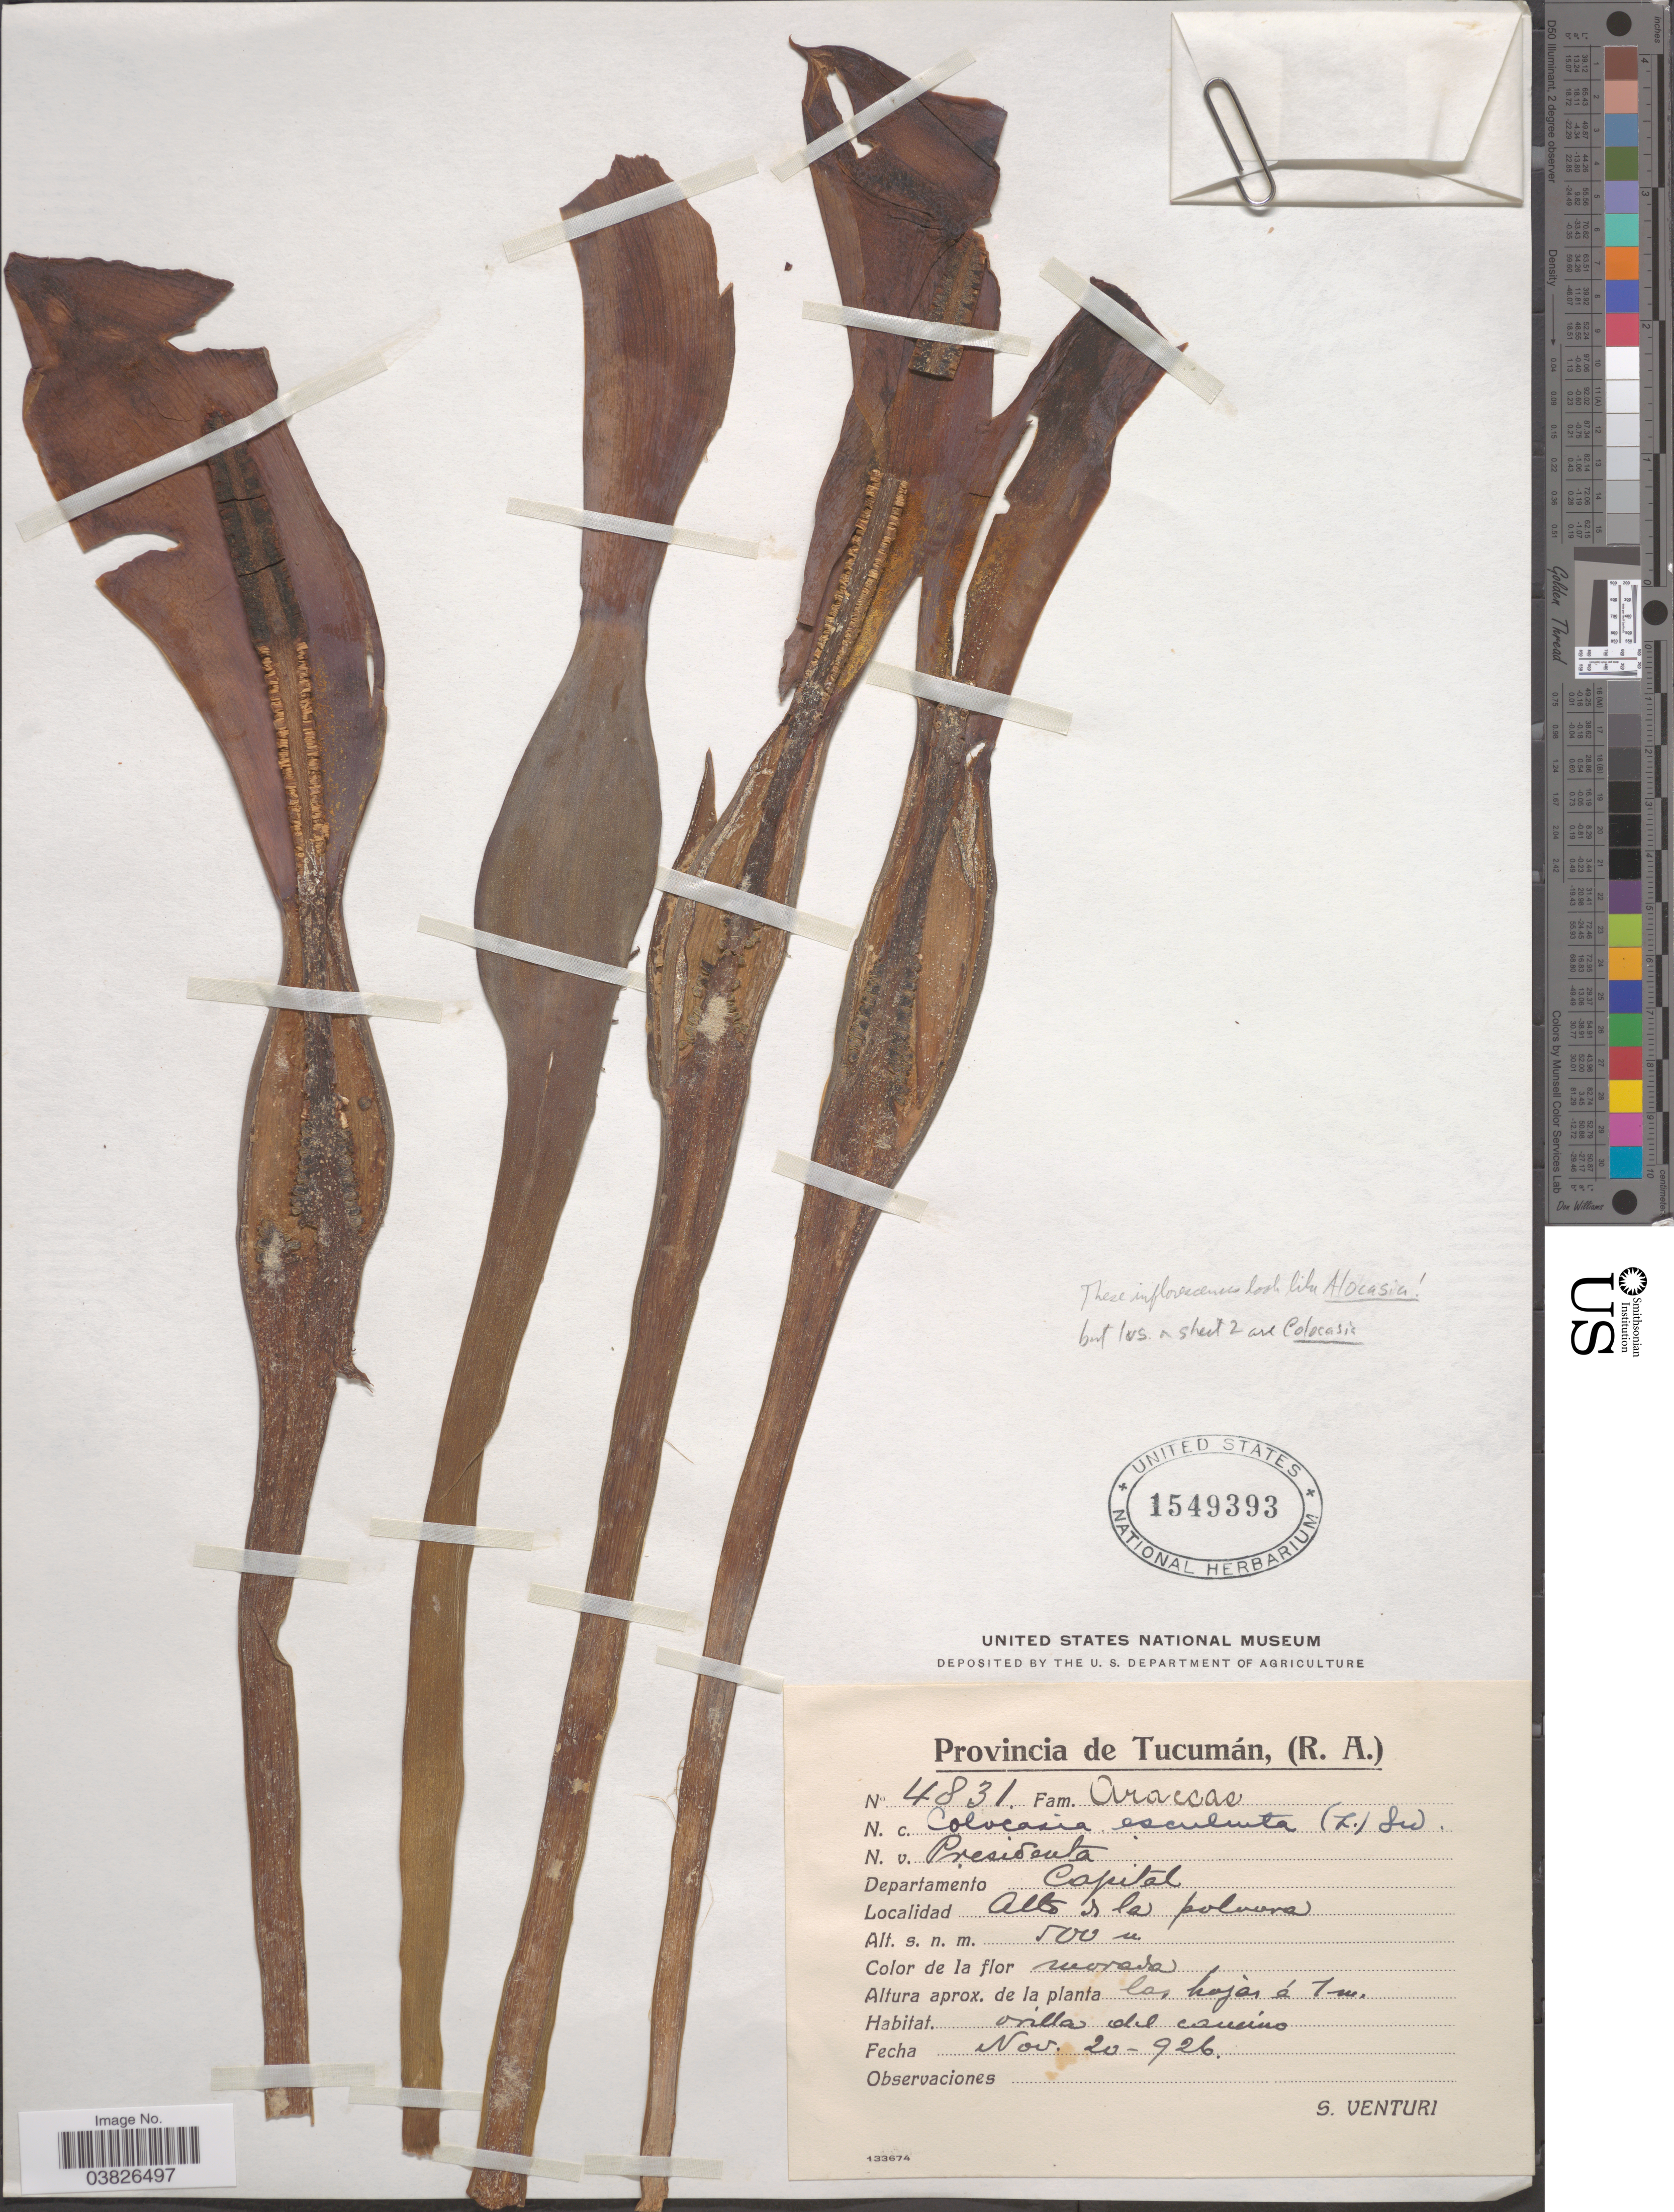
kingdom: Plantae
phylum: Tracheophyta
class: Liliopsida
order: Alismatales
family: Araceae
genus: Colocasia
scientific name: Colocasia esculenta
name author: (L.) Schott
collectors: S. Venturi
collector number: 4831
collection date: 1926-11-20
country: Argentina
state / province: Tucuman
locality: Departamento Capital. Alto de la Polvora.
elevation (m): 500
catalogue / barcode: US 1549393